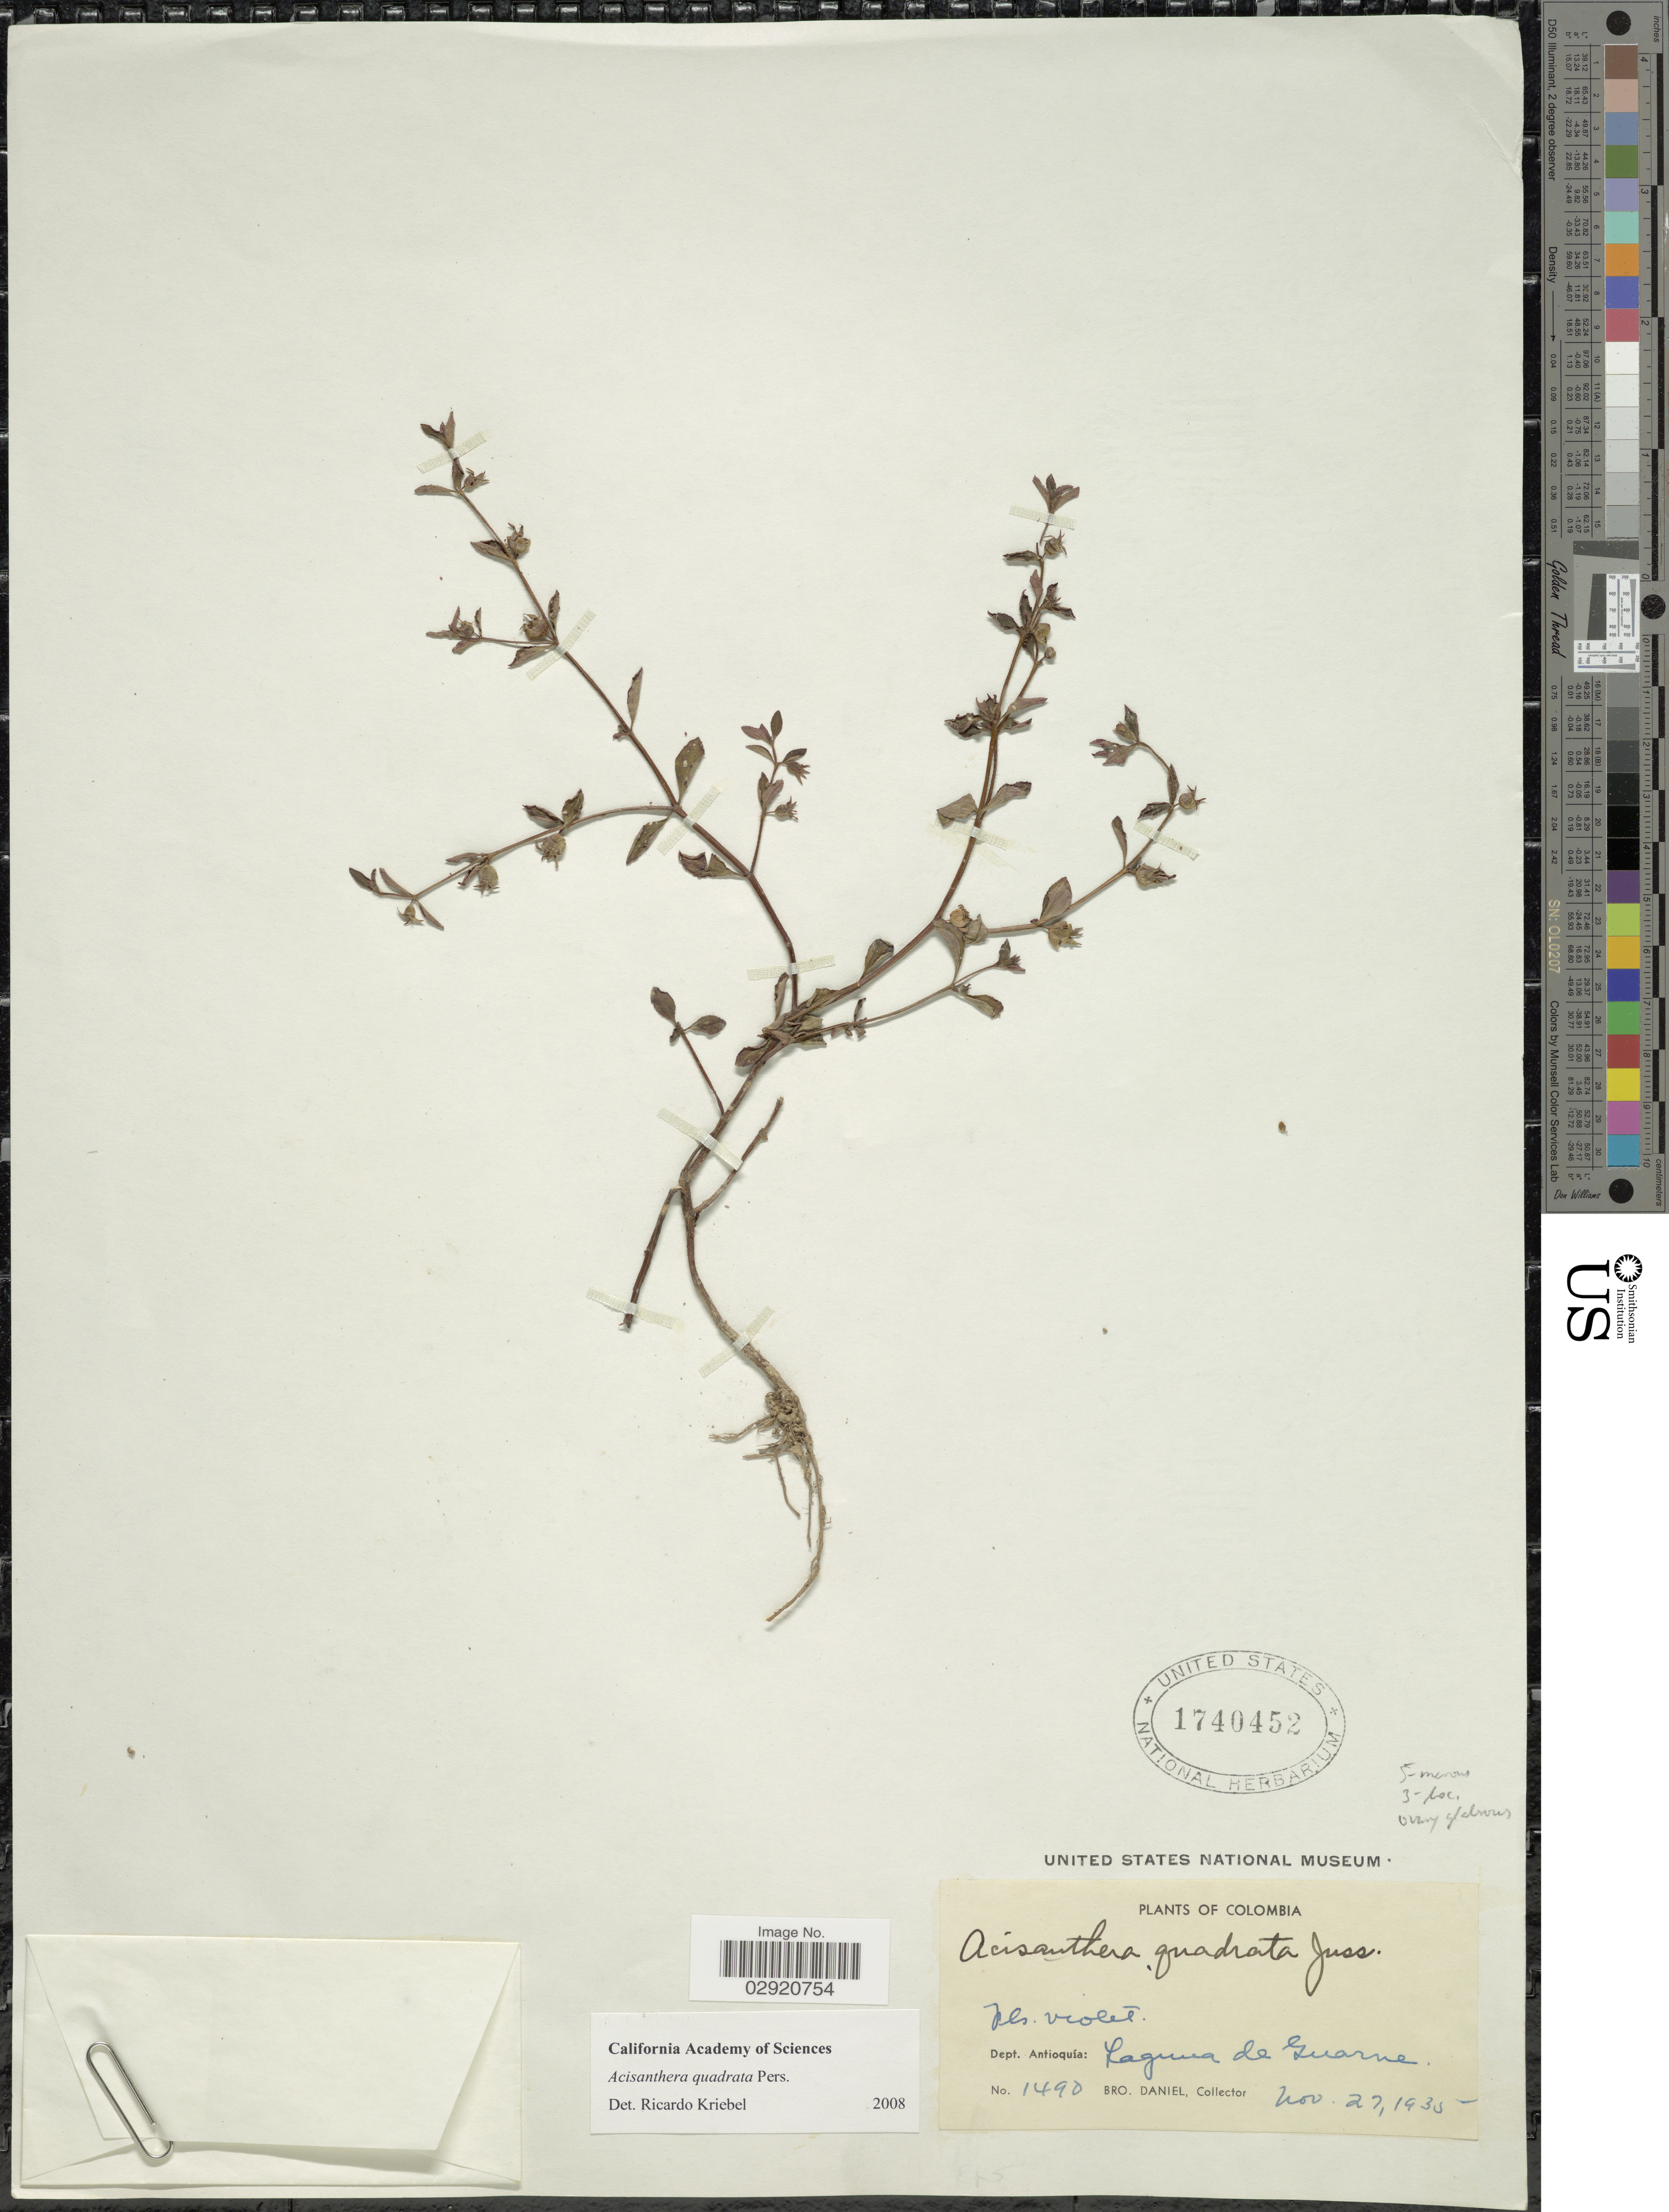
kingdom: Plantae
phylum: Tracheophyta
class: Magnoliopsida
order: Myrtales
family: Melastomataceae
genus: Acisanthera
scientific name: Acisanthera erecta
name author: Gleason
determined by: Nunes da Silva, Diego, (RB), Jardim Botanico do Rio de Janeiro - Herbario (BRAZIL)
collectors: Bro. Daniel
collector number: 1490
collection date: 1935-11-27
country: Colombia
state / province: Antioquia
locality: Dept. Antioquía: Laguna de Guarne.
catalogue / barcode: US 1740452